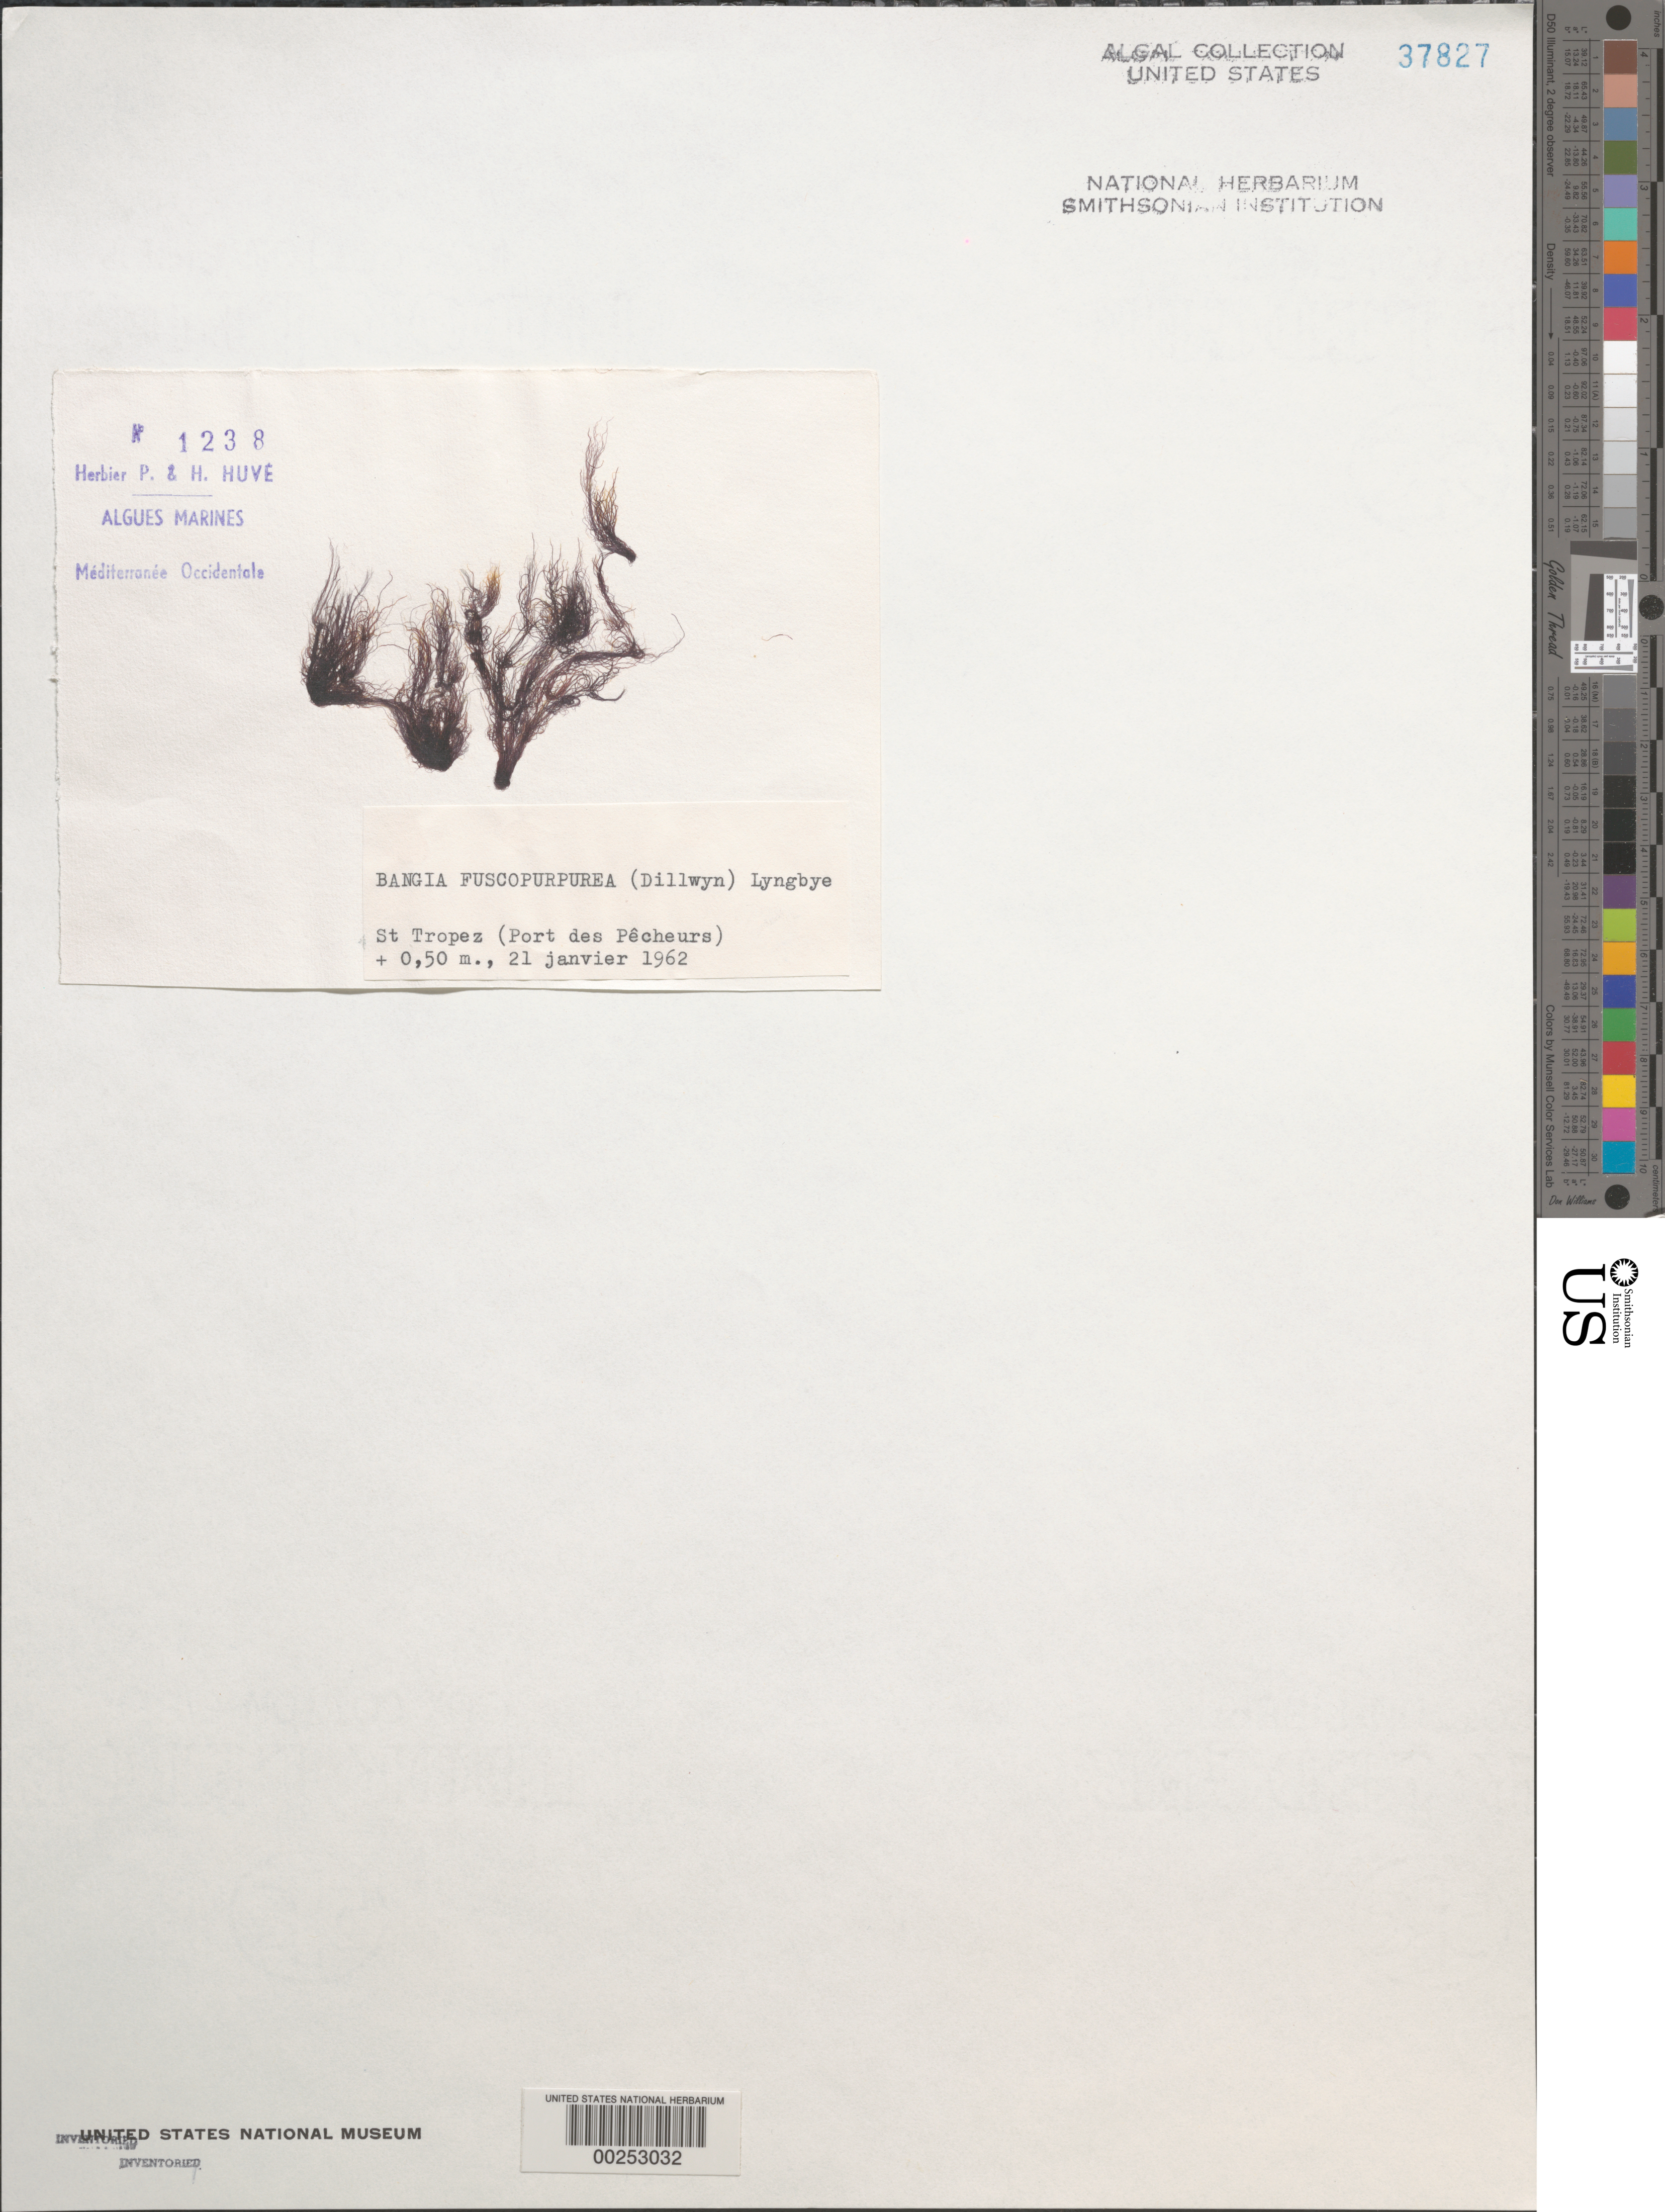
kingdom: Plantae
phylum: Rhodophyta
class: Bangiophyceae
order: Bangiales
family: Bangiaceae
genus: Bangia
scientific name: Bangia fuscopurpurea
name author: (Dillwyn) Lyngb.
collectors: P. Huve & H. Huve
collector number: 1238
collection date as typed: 21 Jan 1962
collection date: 1962-01-21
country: France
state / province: Provence-Alpes-Côte d'Azur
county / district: Var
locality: Port des Pecheurs, St. Tropez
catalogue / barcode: US 37827